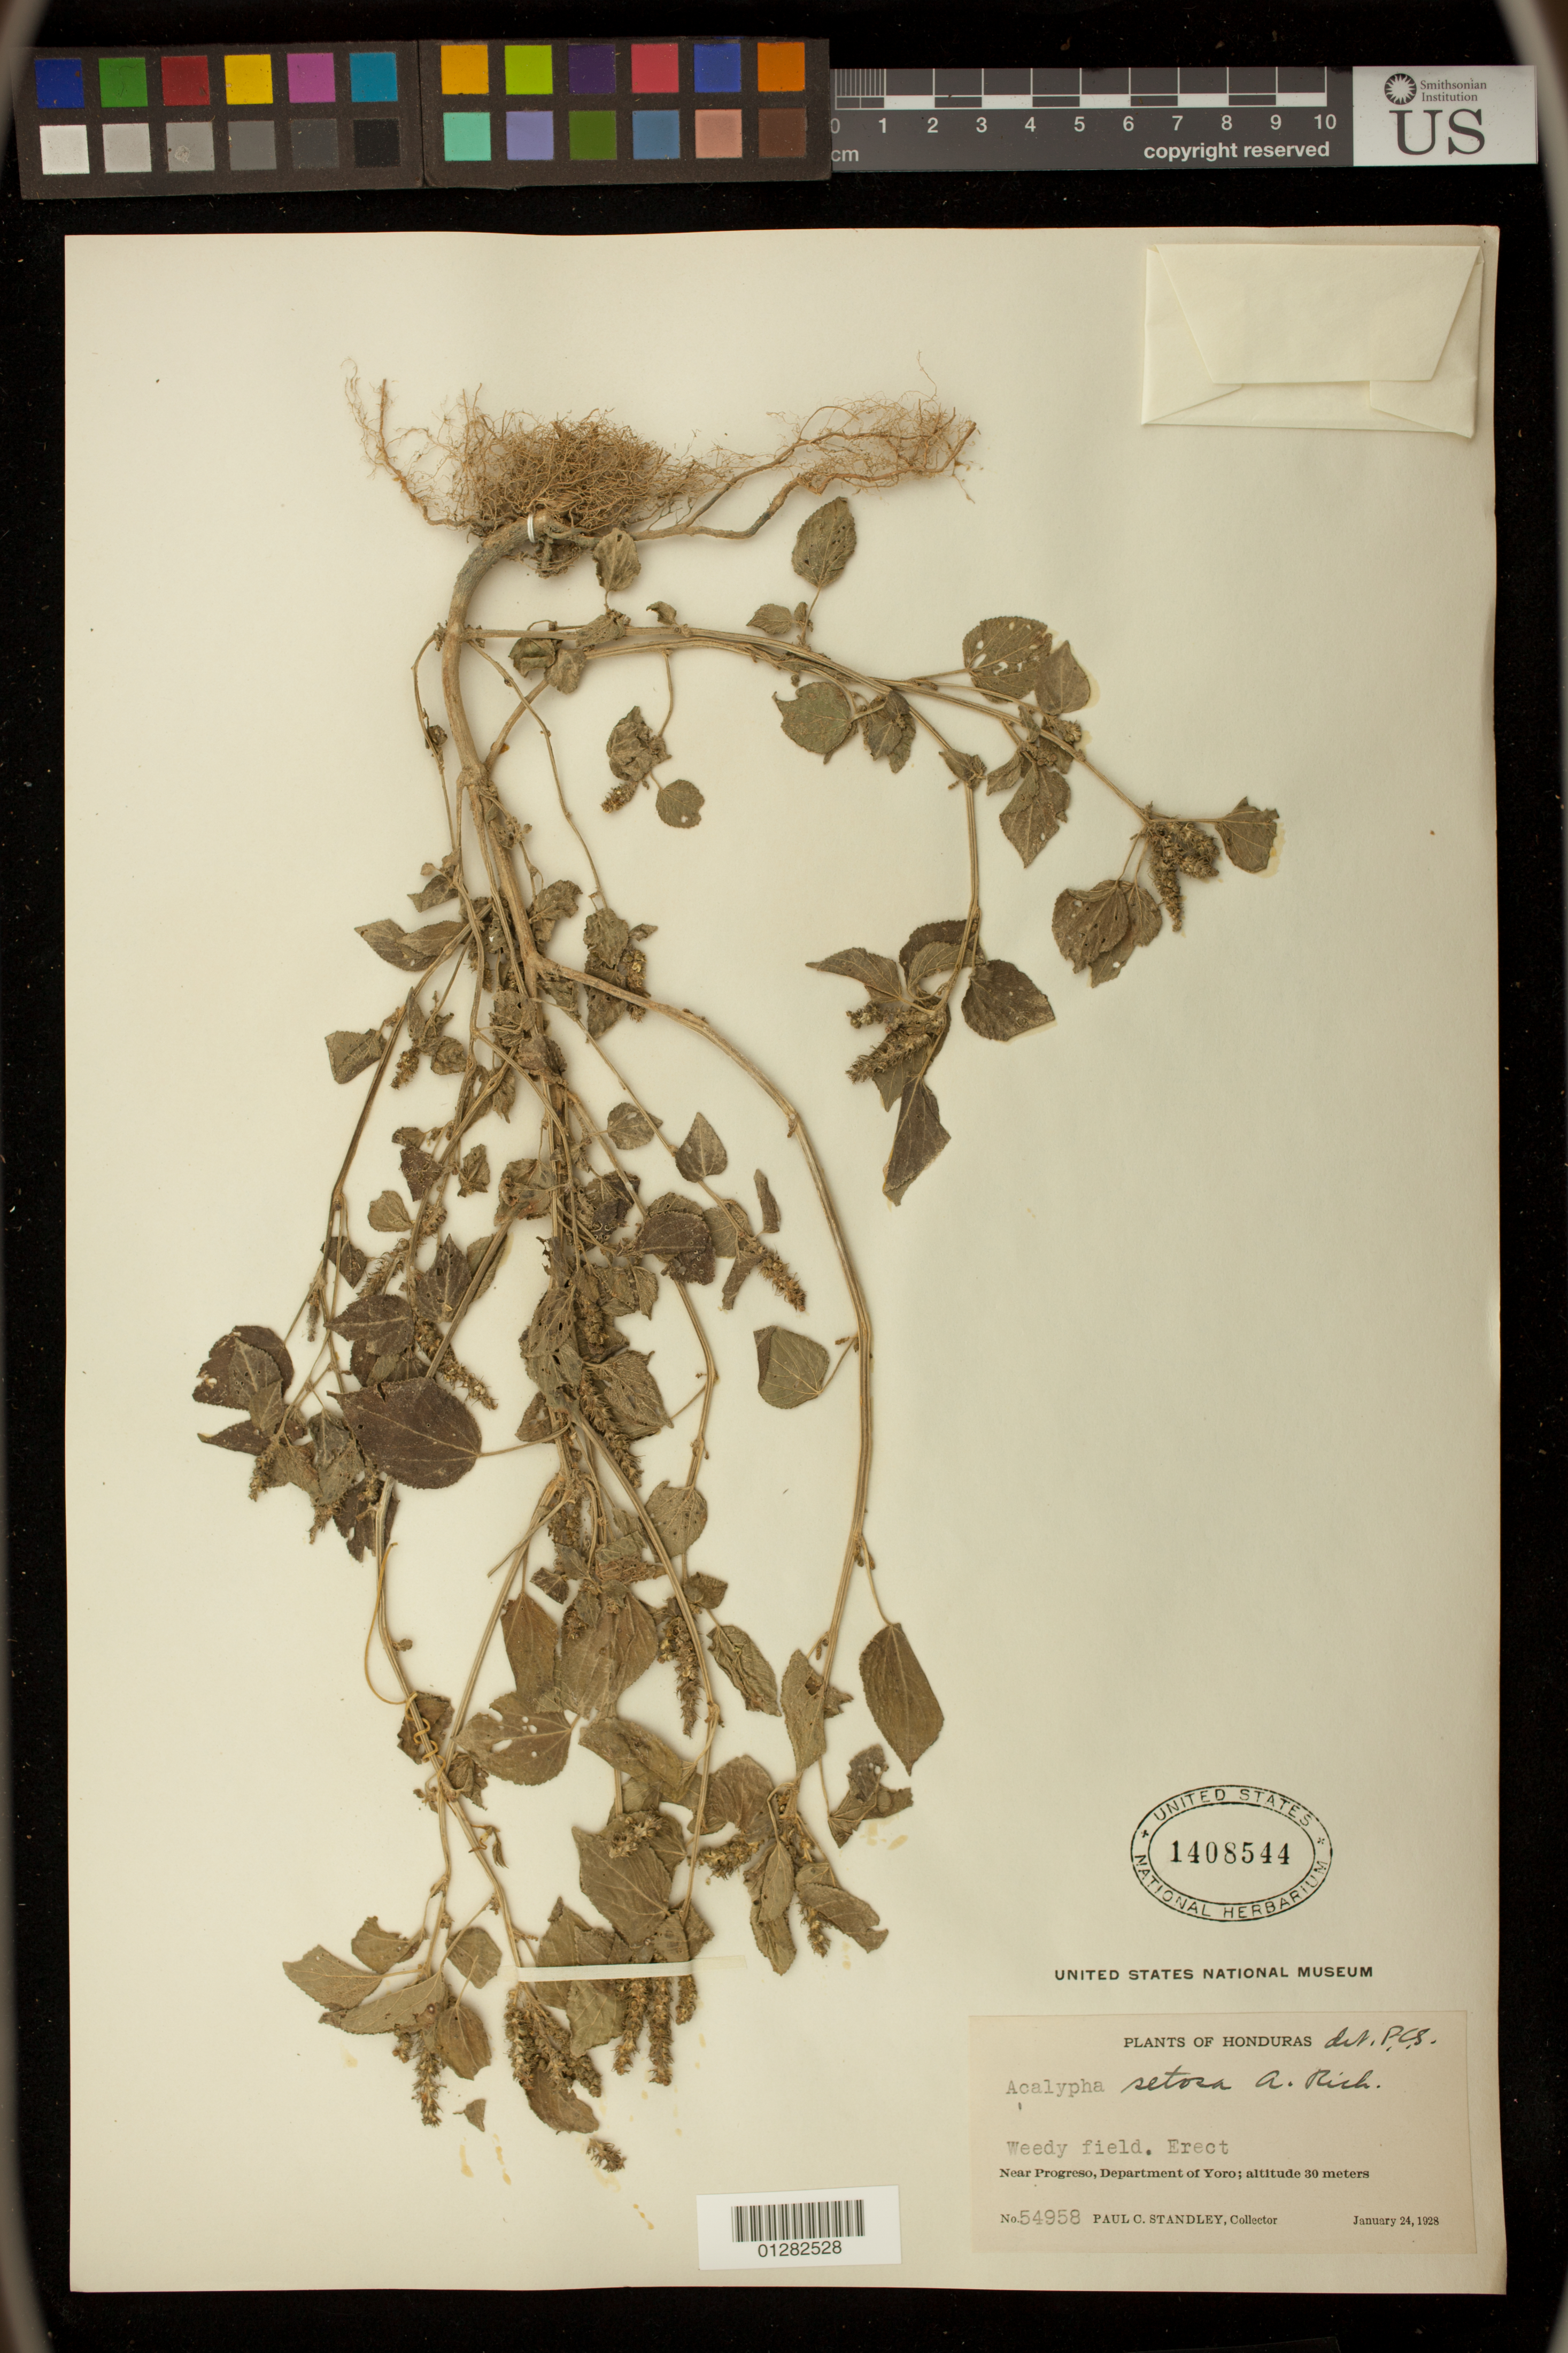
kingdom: Plantae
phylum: Tracheophyta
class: Magnoliopsida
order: Malpighiales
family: Euphorbiaceae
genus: Acalypha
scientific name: Acalypha setosa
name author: A. Rich.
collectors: E. Palmer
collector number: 54958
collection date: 1928-01-24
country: Honduras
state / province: Yoro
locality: Near Progreso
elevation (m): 30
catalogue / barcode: US 1408544